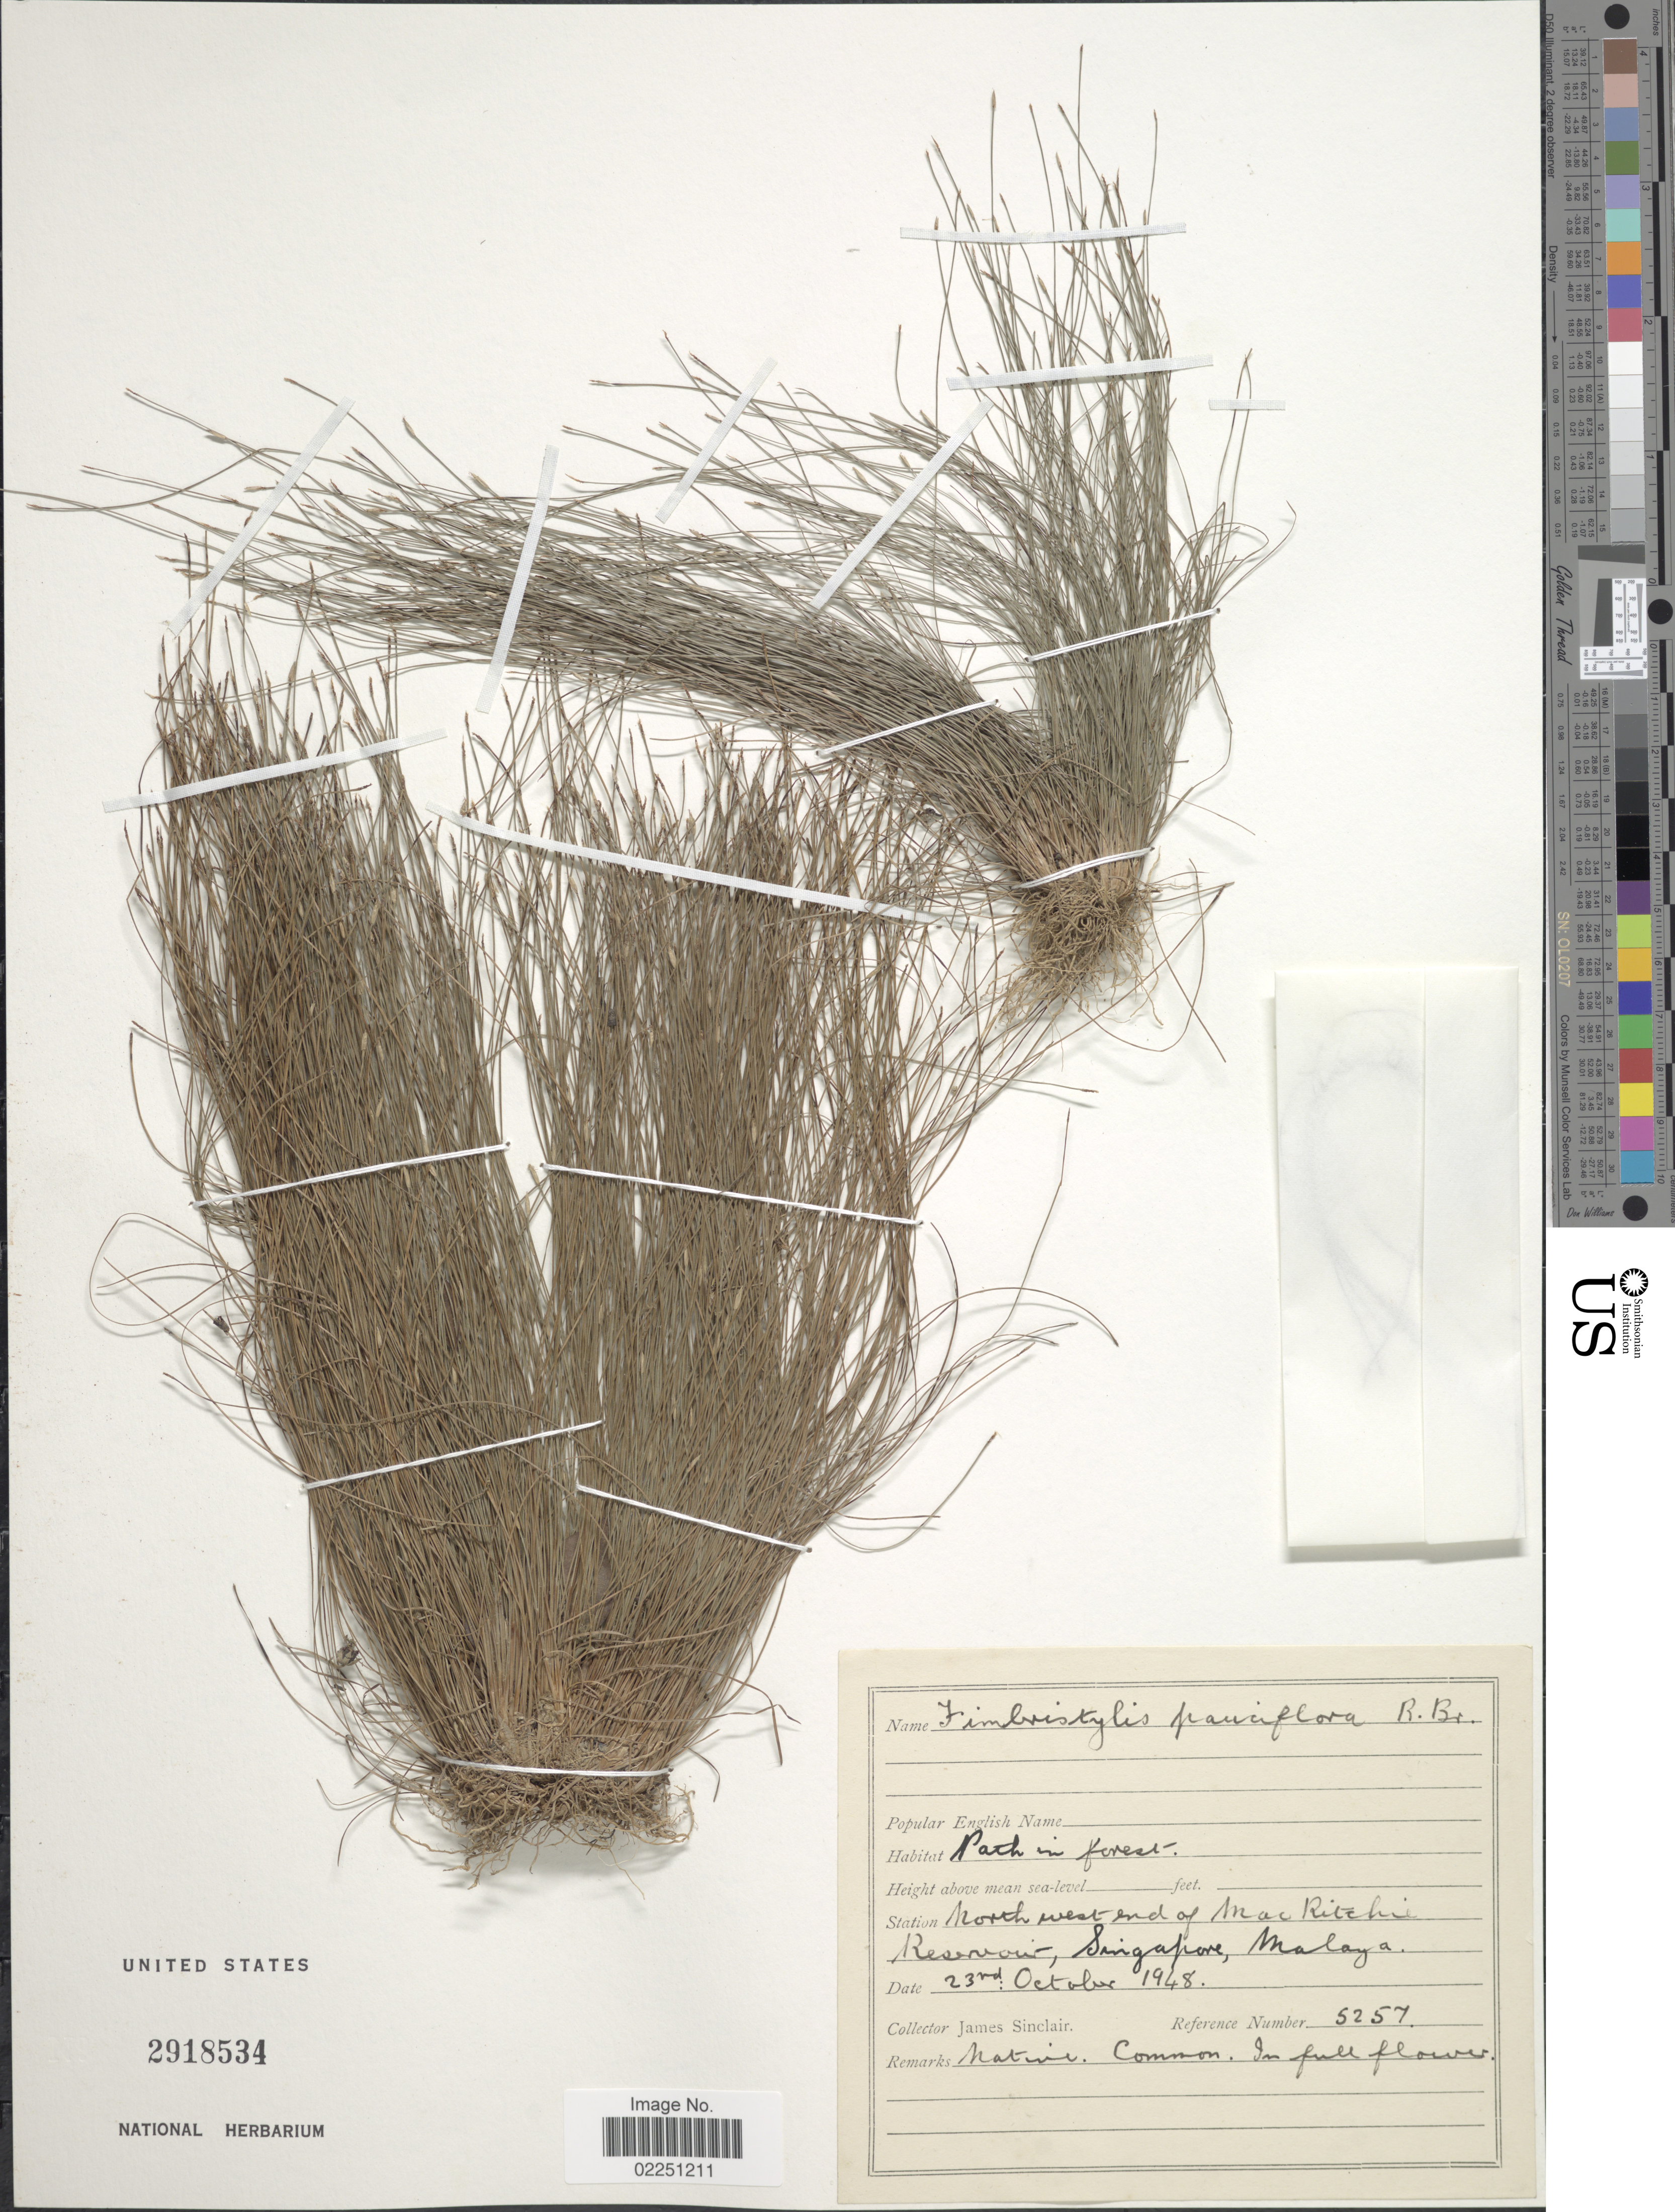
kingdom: Plantae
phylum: Tracheophyta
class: Liliopsida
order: Poales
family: Cyperaceae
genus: Fimbristylis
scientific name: Fimbristylis pauciflora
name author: R. Br.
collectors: J. Sinclair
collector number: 5257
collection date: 1948-10-23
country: Singapore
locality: North west end of MacRitchie Reservoir, Malaya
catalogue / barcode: US 2918534